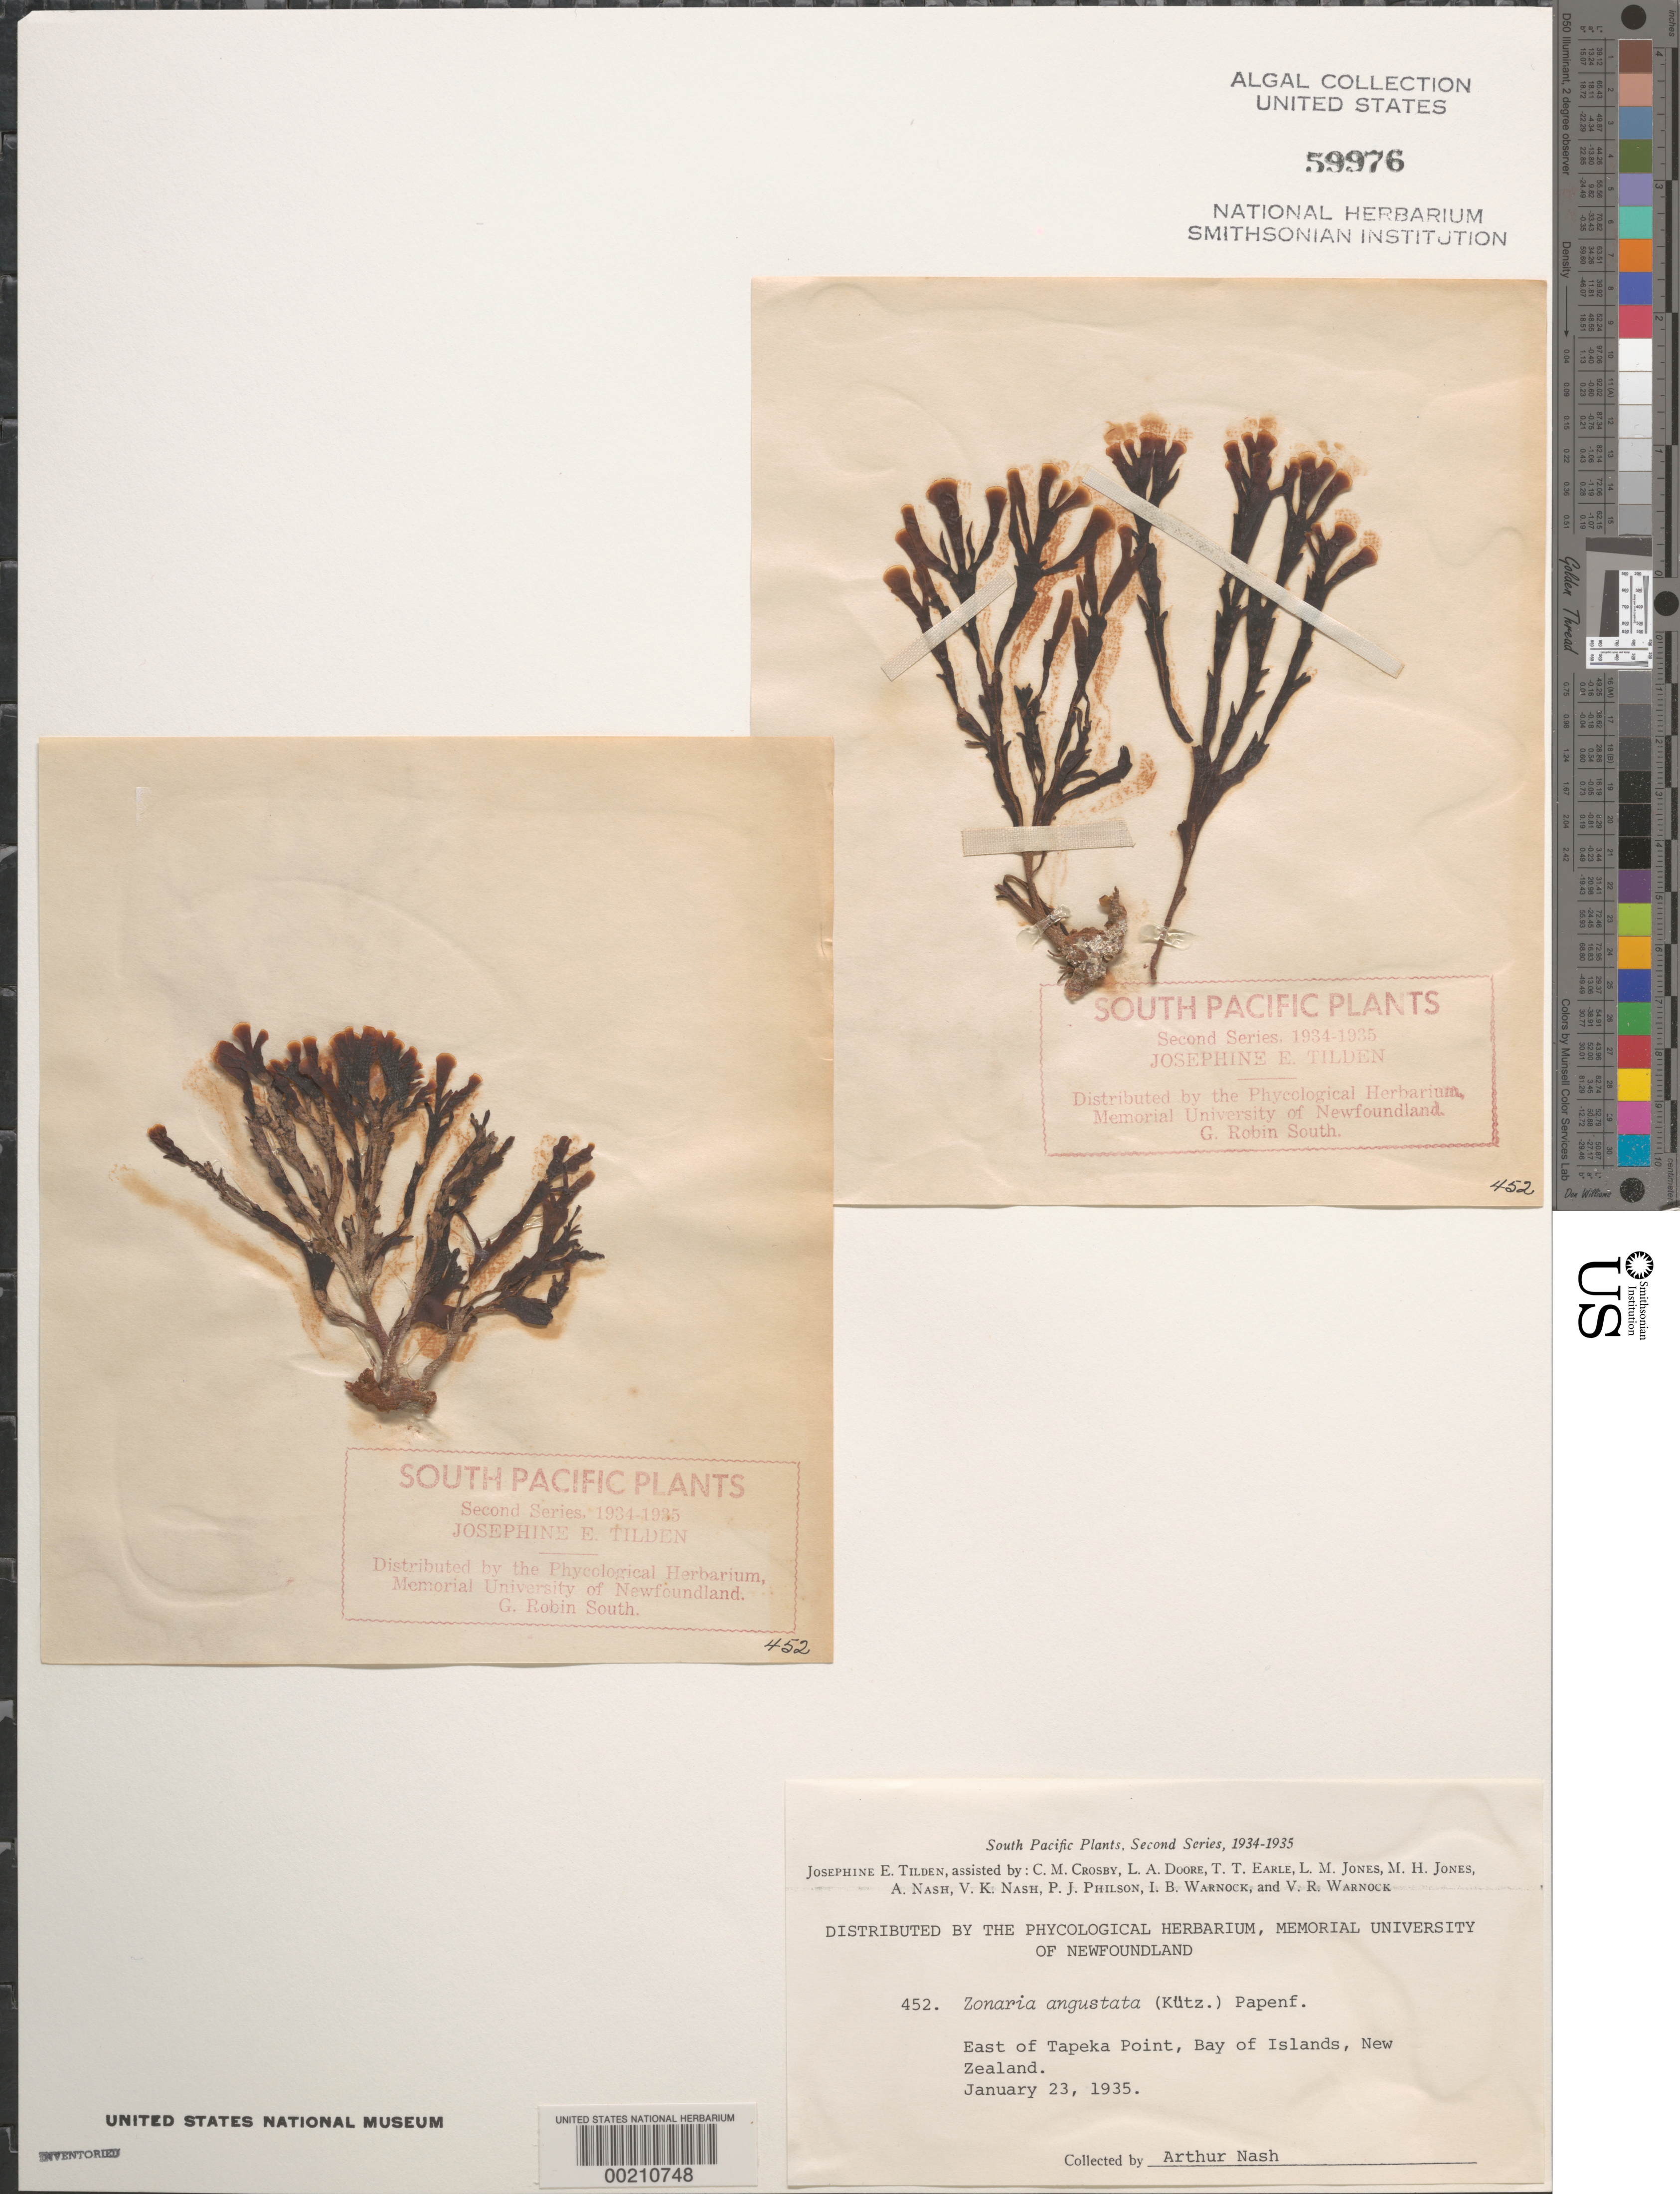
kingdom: Chromista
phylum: Ochrophyta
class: Phaeophyceae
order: Dictyotales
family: Dictyotaceae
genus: Zonaria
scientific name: Zonaria angustata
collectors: A. Nash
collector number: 452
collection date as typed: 23 Jan 1935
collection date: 1935-01-23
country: New Zealand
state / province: Northland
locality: Bay of islands, east of tapeka point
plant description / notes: Tilden, South Pacific Plants, Second Series, 1934-1935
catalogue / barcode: US 59976